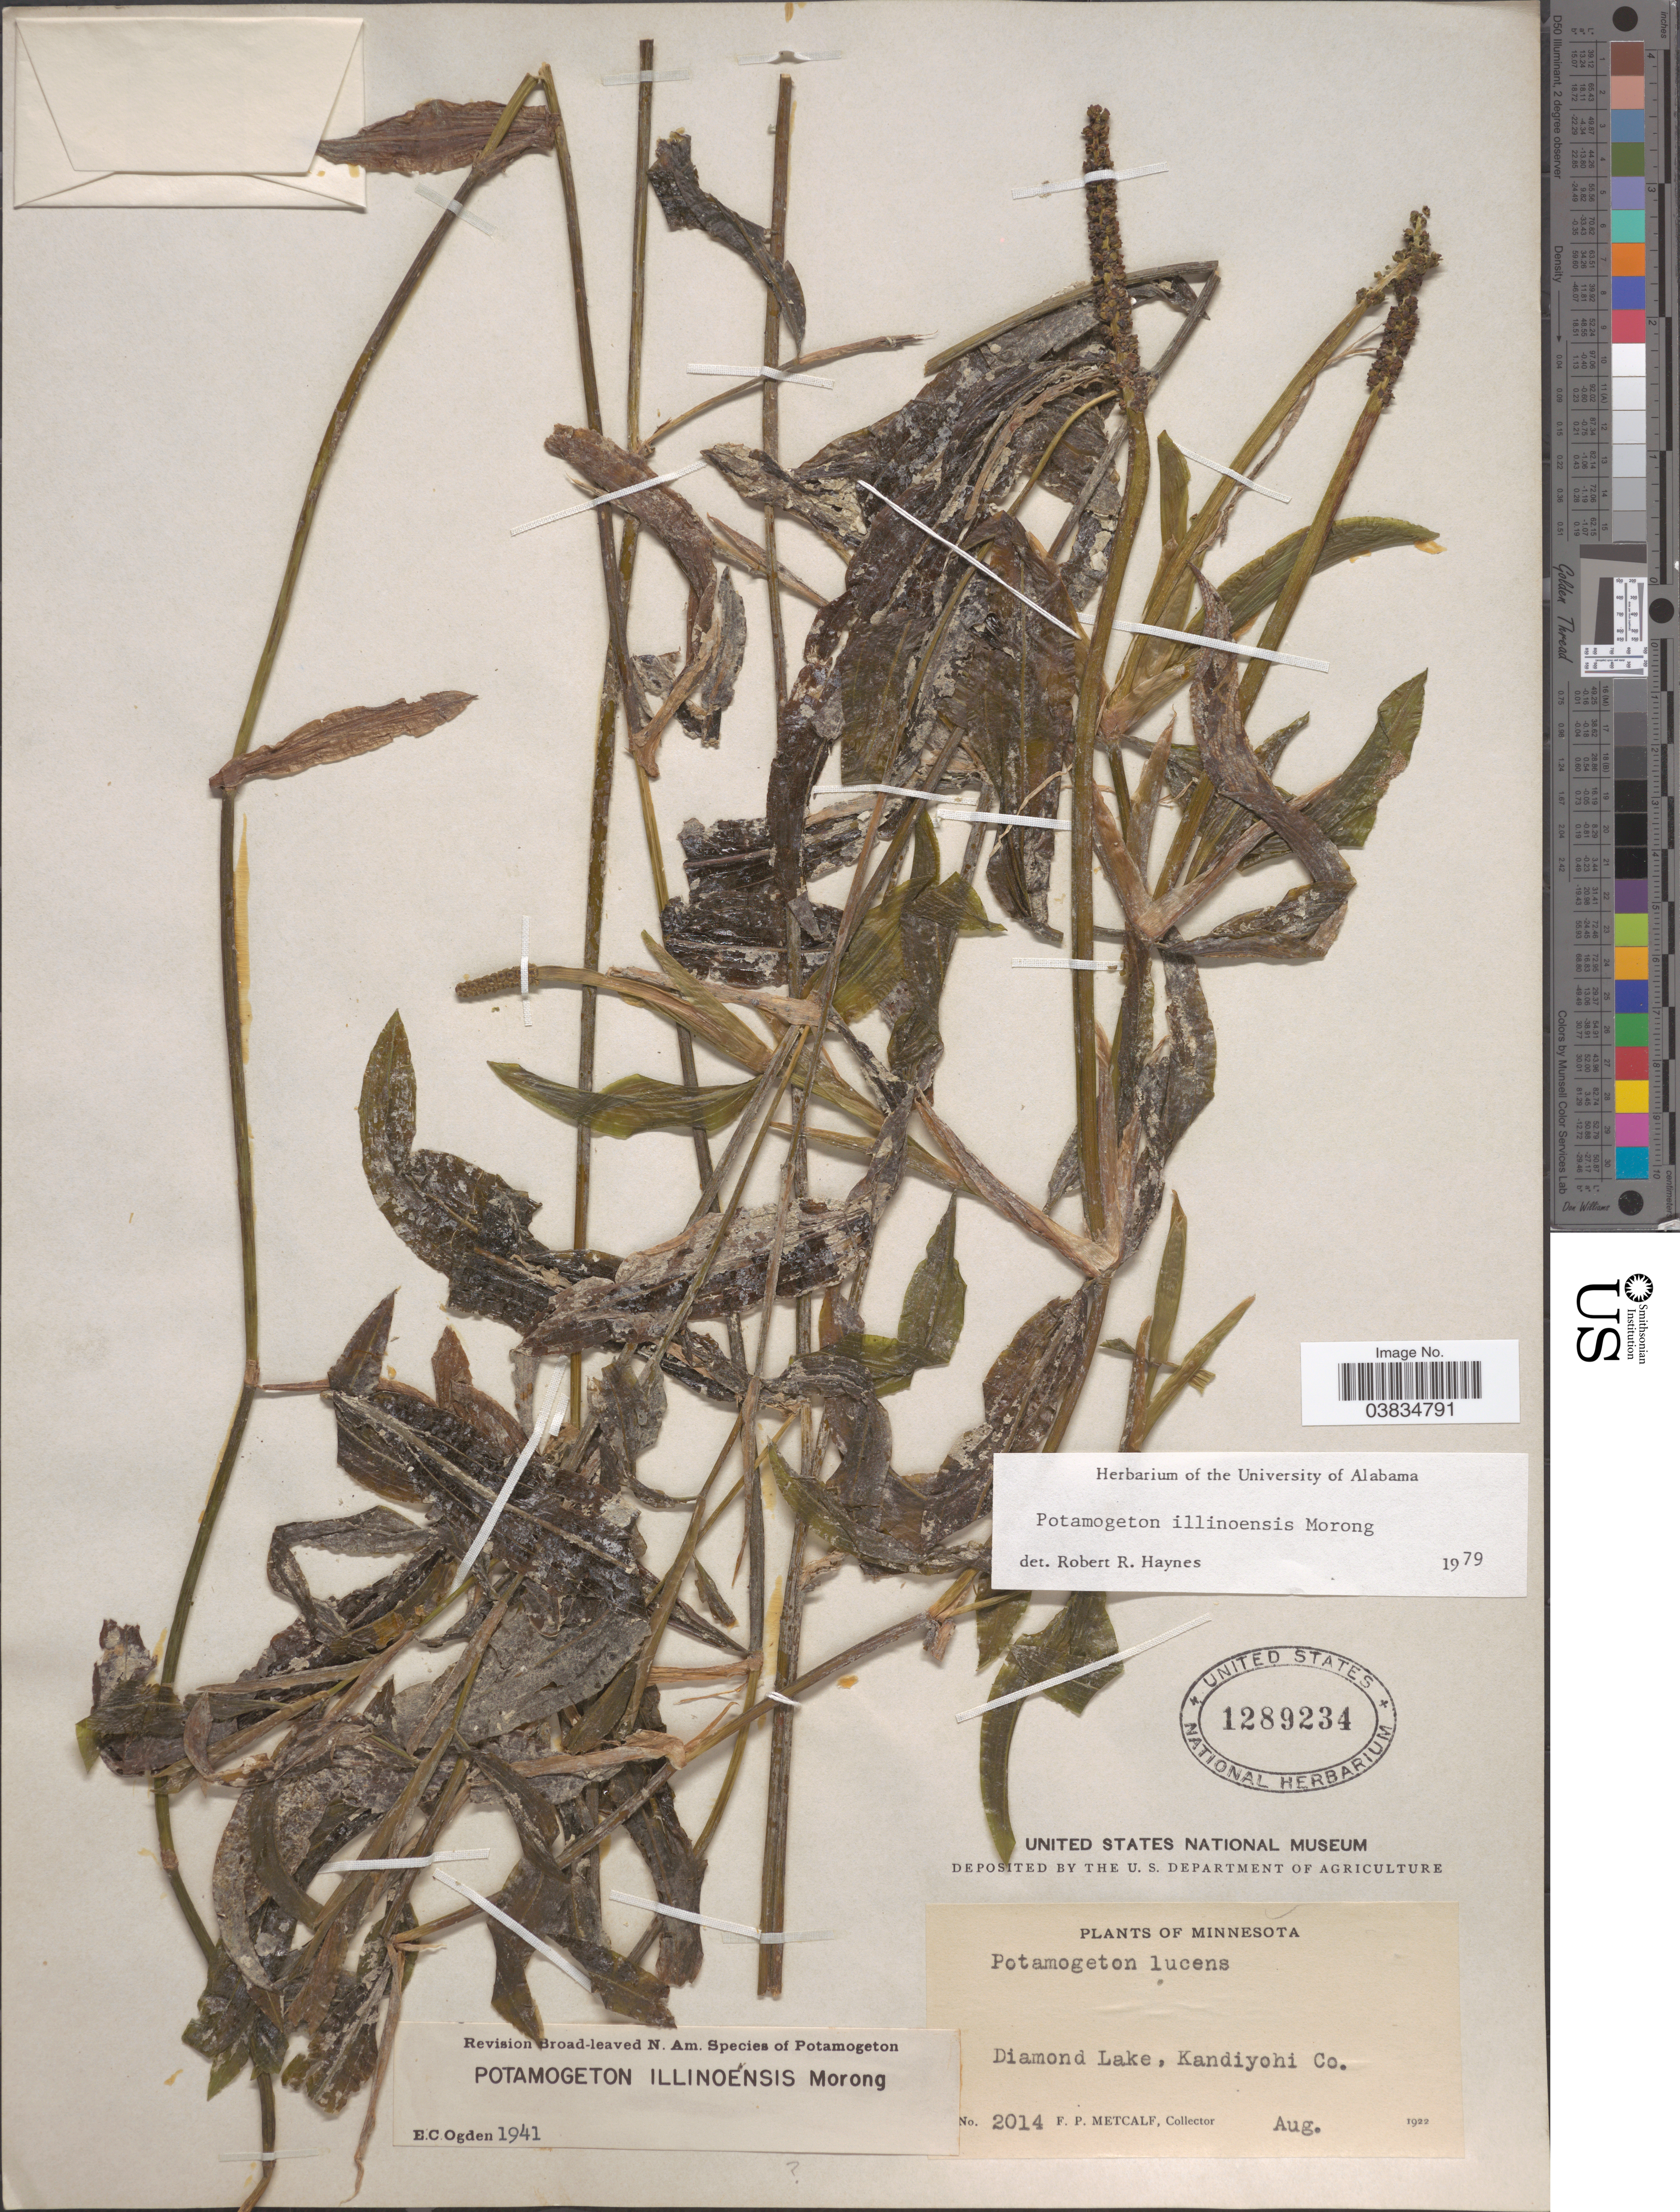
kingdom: Plantae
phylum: Tracheophyta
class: Liliopsida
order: Alismatales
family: Potamogetonaceae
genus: Potamogeton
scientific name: Potamogeton illinoensis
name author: Morong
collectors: F. Metcalf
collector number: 2014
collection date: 1922-08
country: United States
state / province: Minnesota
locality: Diamond Lake, Kandiyohi Co.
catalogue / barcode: US 1289234